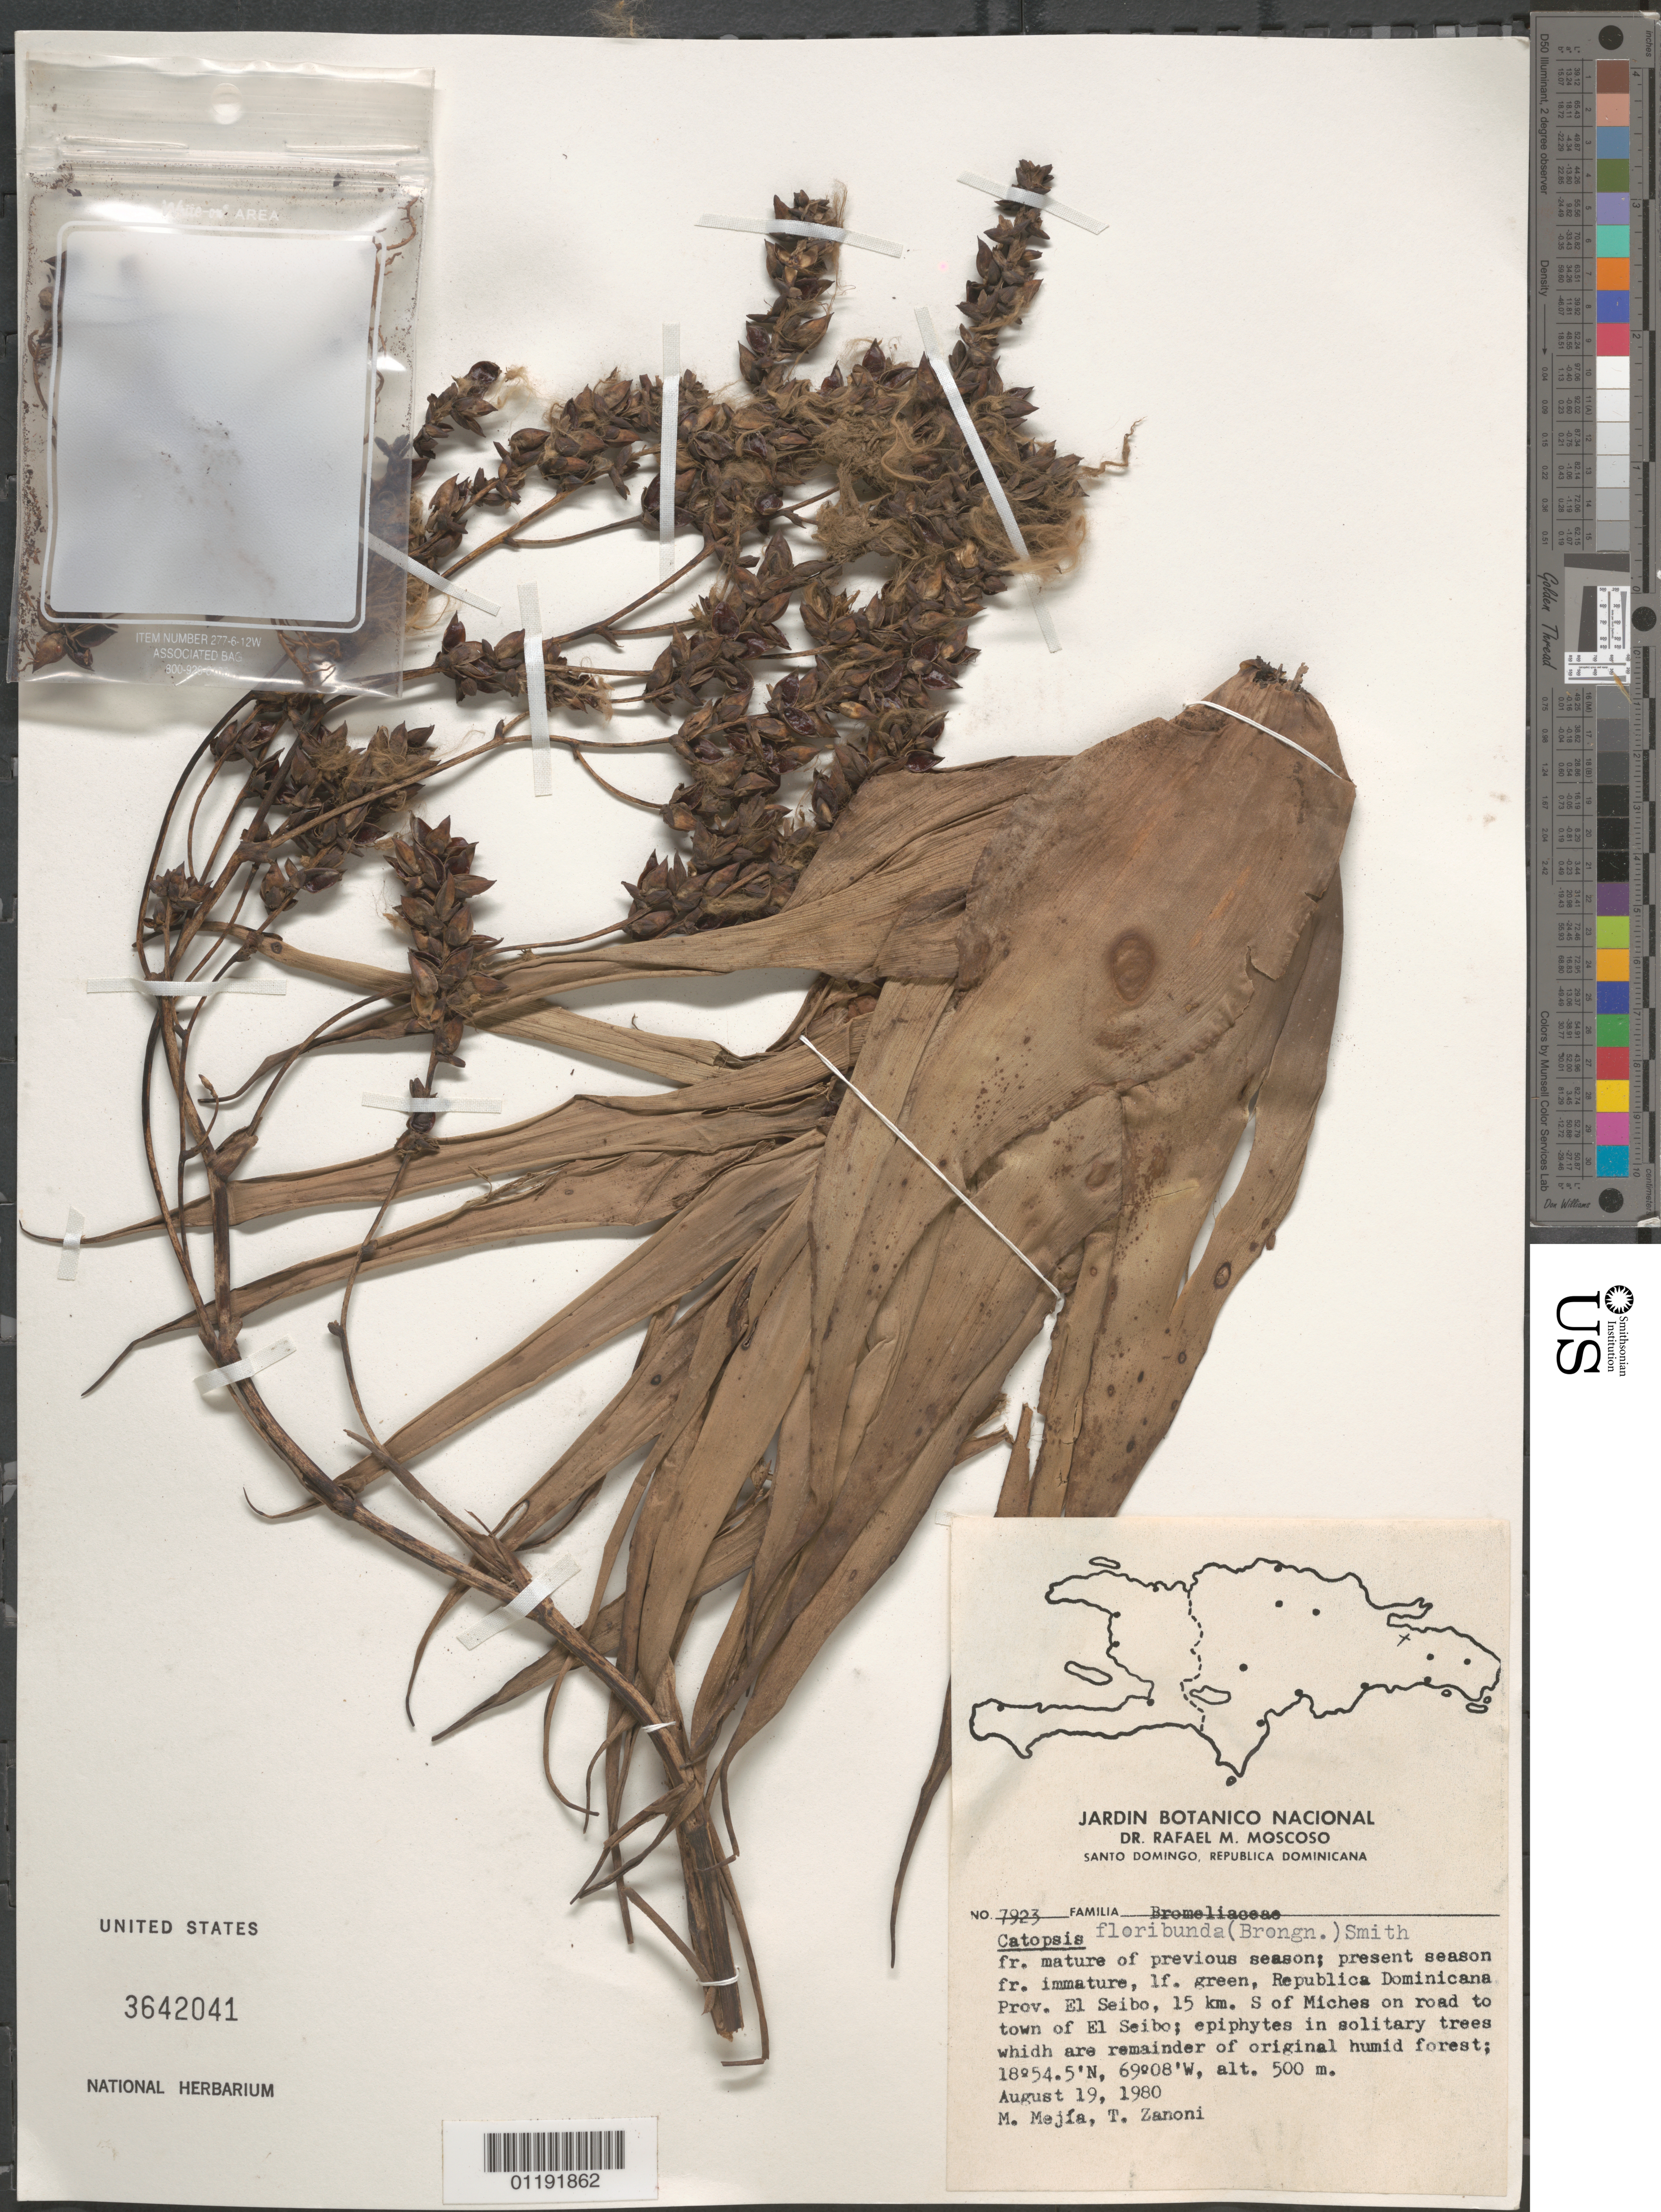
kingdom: Plantae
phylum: Tracheophyta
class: Liliopsida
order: Poales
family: Bromeliaceae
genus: Catopsis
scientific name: Catopsis floribunda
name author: L.B. Sm.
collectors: M. Mejia & T. A. Zanoni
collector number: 7923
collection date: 1980-08-19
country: Dominican Republic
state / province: El Seibo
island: Hispaniola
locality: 15 km S of Miches, on road to town of El Seibo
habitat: Road, solitary trees, remainder of humid forest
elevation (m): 500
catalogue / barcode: US 3642041